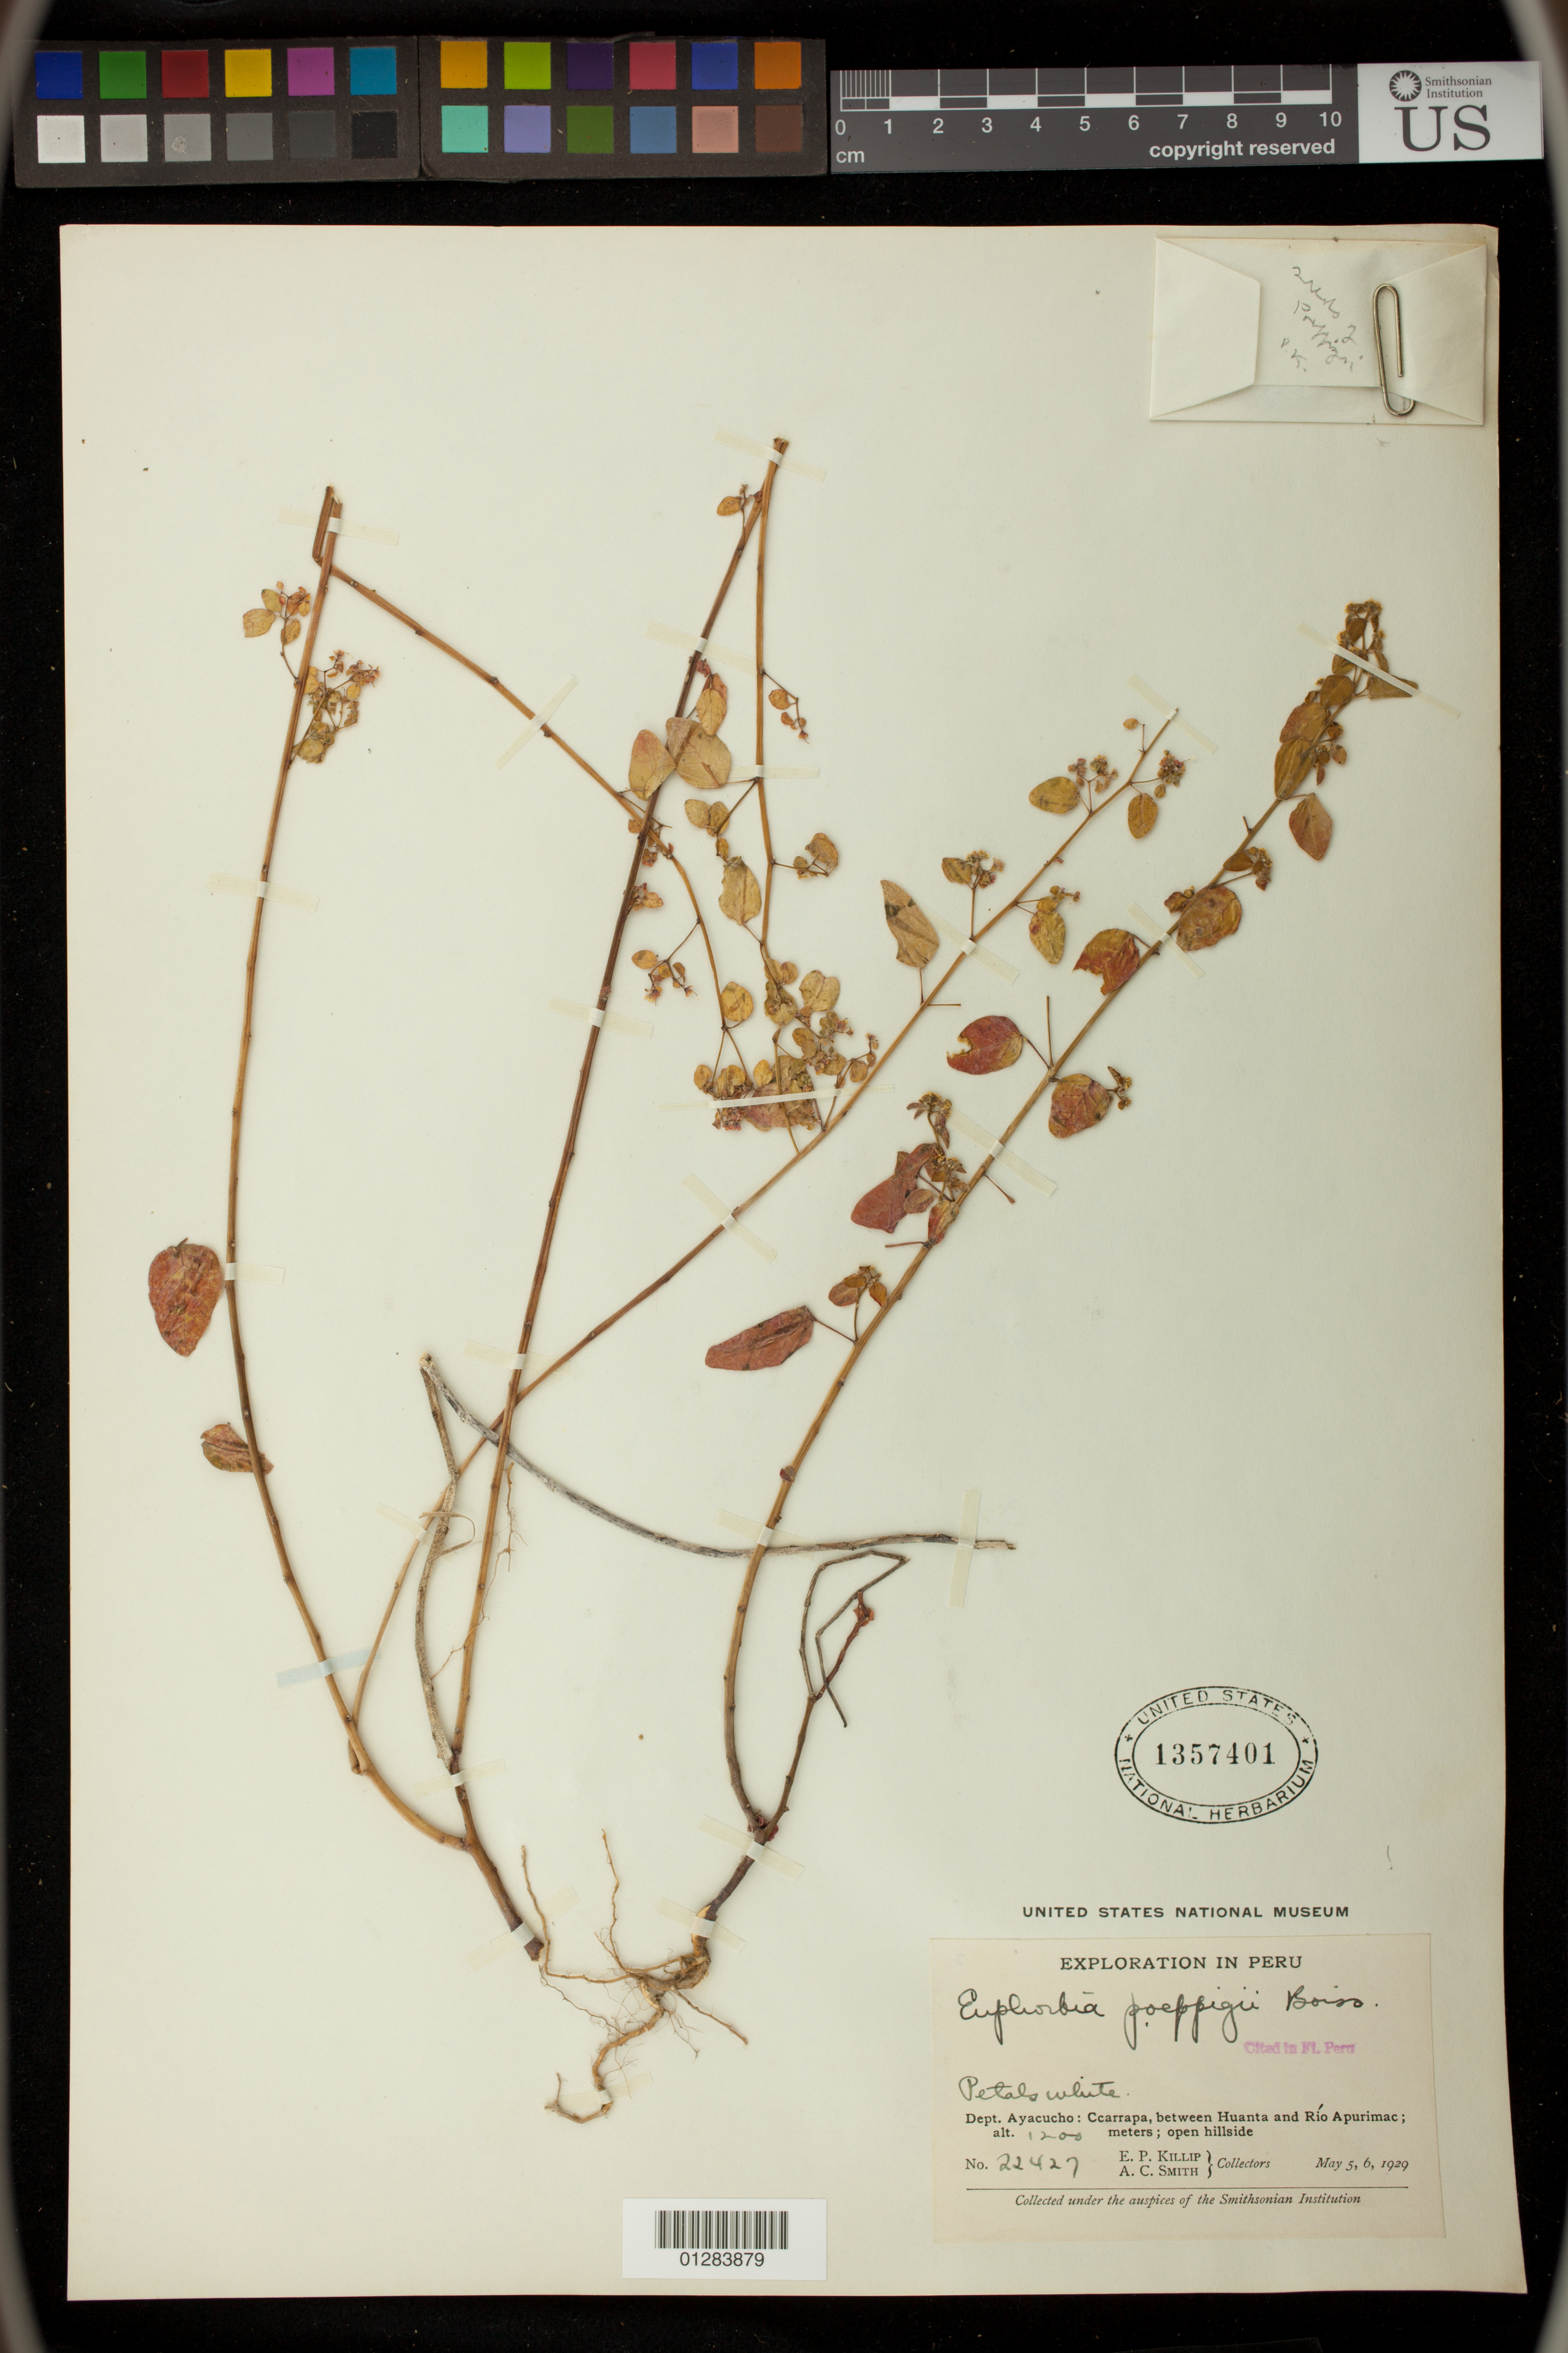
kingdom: Plantae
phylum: Tracheophyta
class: Magnoliopsida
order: Malpighiales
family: Euphorbiaceae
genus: Euphorbia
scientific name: Euphorbia poeppigii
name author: (Klotzsch & Garcke) Boiss.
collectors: E. P. Killip & A. C. Smith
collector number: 22427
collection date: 1929-05-05,1929-05-06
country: Peru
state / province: Ayacucho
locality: Ccarrapa, between Huanta and Rio Apurimac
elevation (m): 1200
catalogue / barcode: US 1357401